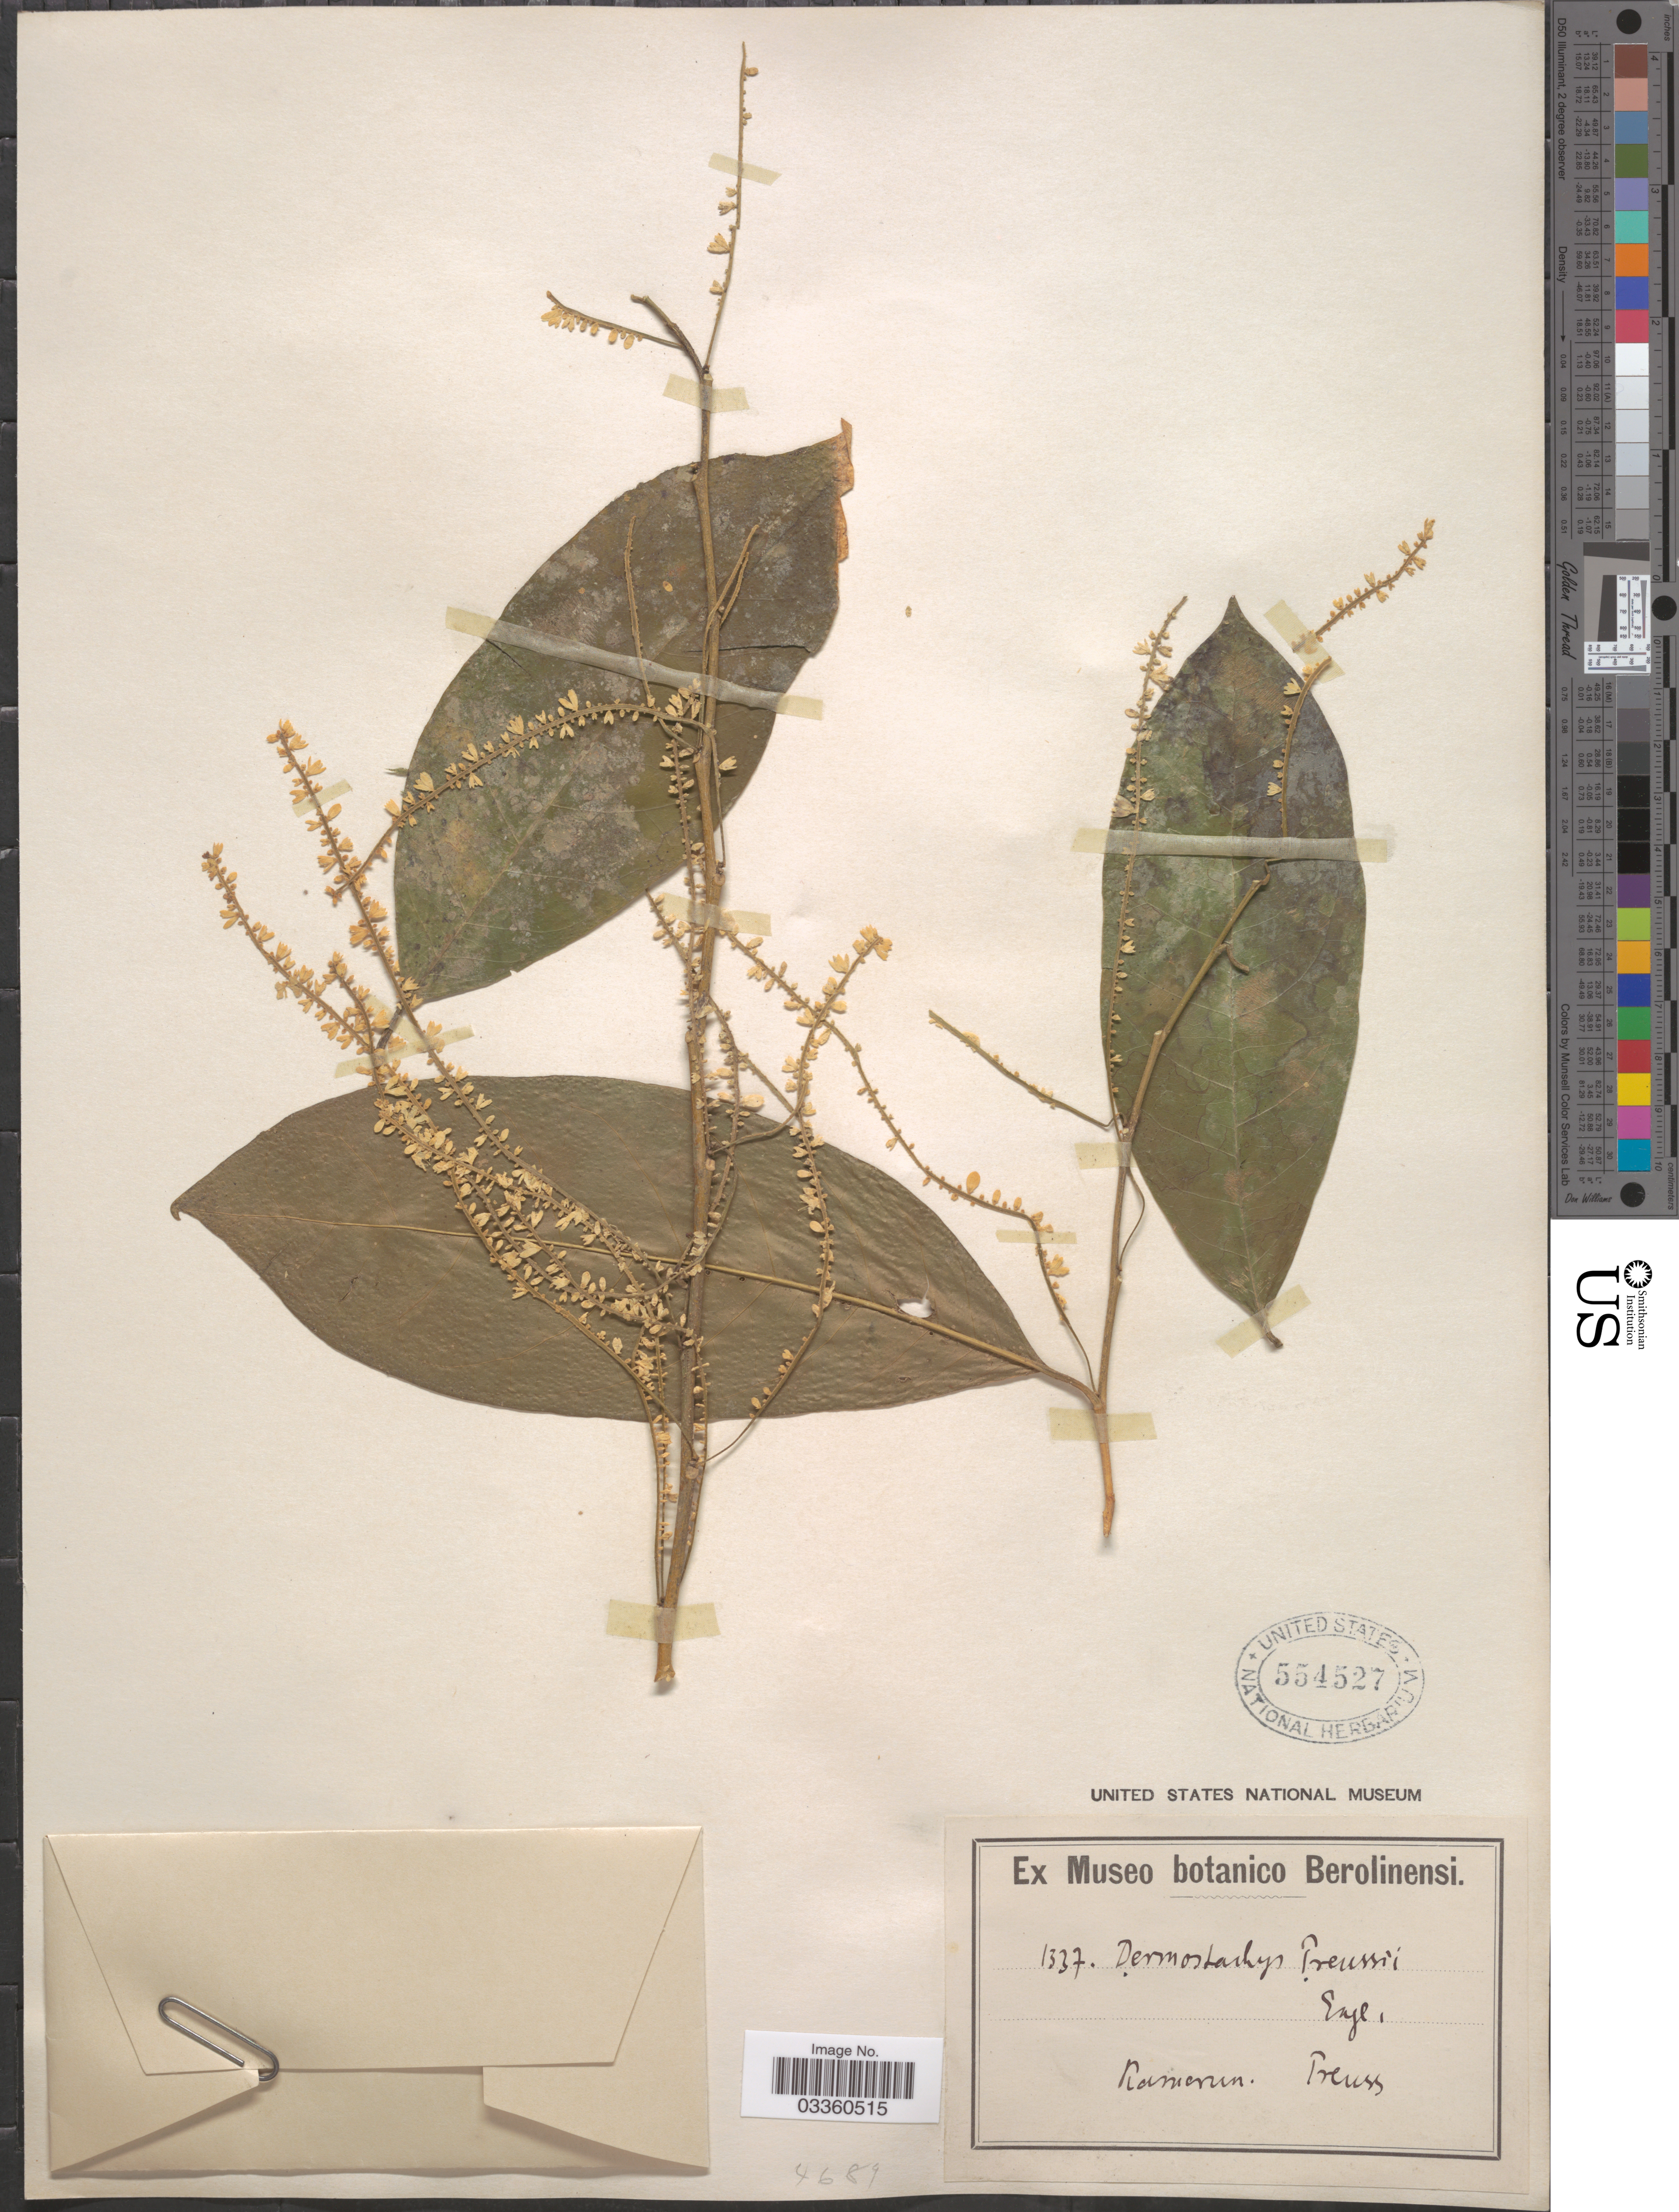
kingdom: Plantae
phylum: Tracheophyta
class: Magnoliopsida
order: Icacinales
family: Icacinaceae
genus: Vadensea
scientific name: Vadensea tenuifolia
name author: (Oliv.) Jongkind & O. Lachenaud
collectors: C. Preuss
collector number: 1337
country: Cameroon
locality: Kamerun.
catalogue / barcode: US 554527